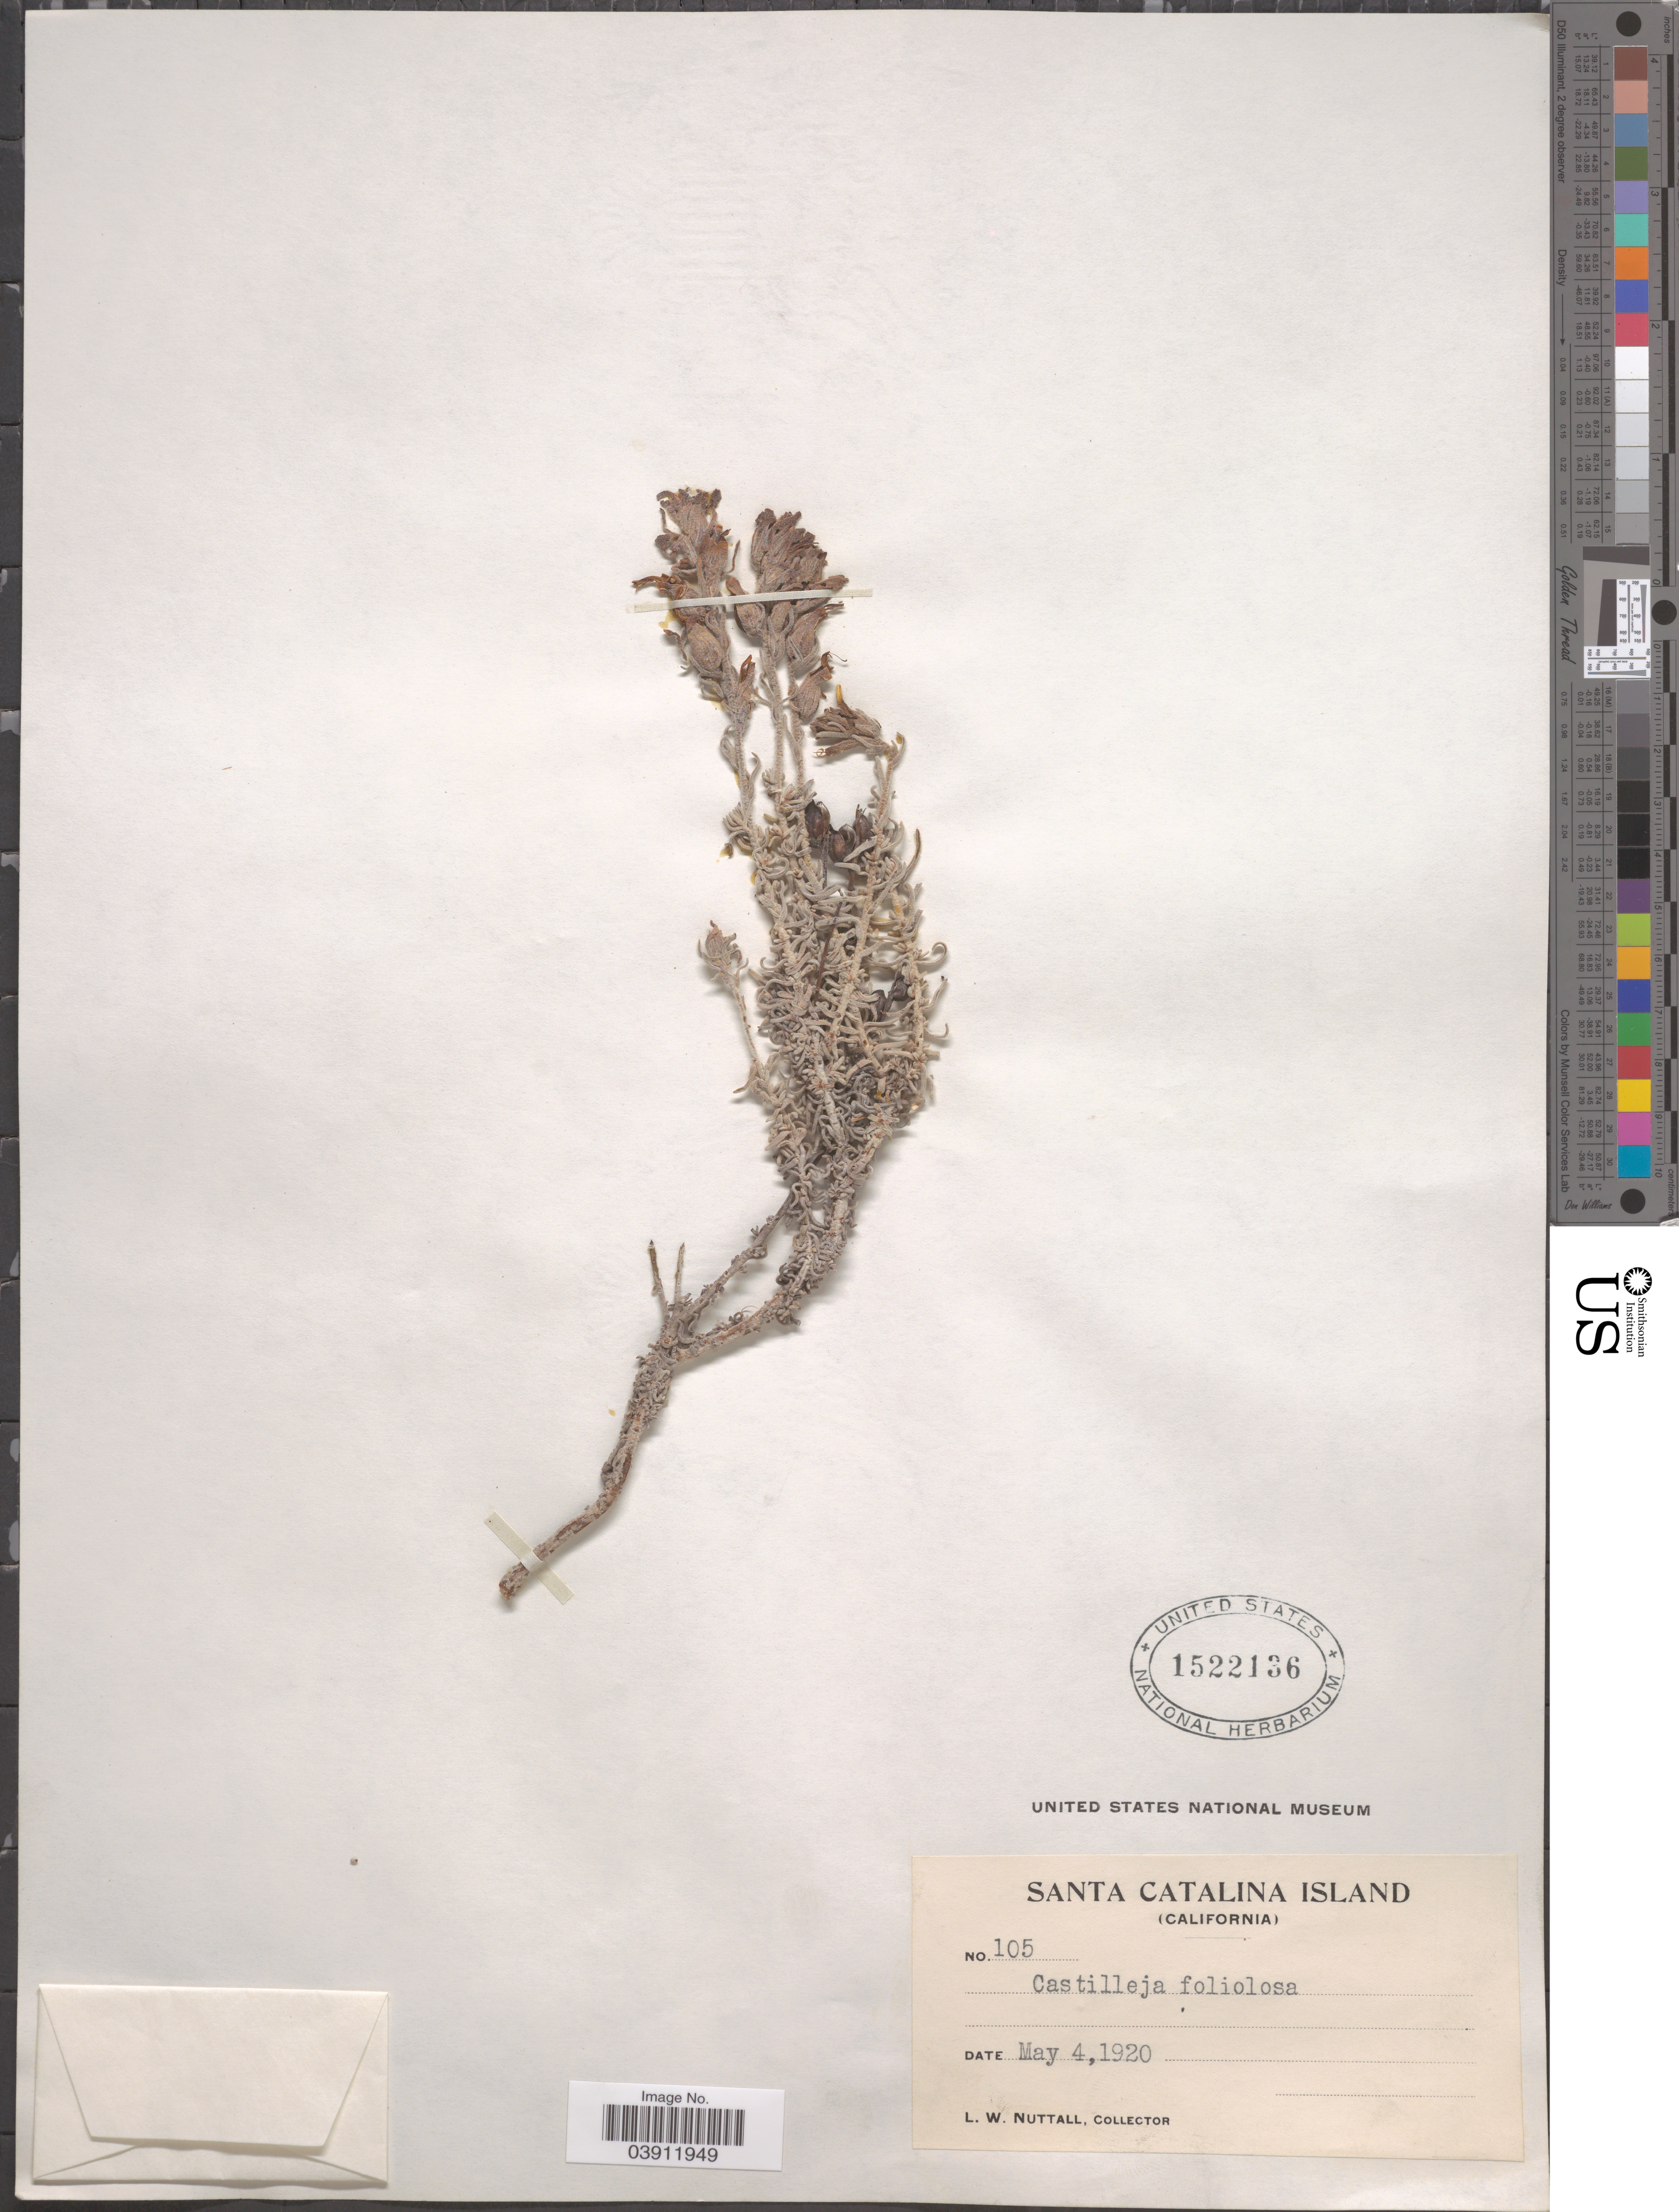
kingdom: Plantae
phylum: Tracheophyta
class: Magnoliopsida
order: Lamiales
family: Orobanchaceae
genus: Castilleja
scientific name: Castilleja foliolosa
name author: Hook. f.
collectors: L. W. Nuttall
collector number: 105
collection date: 1920-05-04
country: United States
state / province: California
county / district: Los Angeles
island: Santa Catalina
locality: Santa Catalina Island.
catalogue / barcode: US 1522136